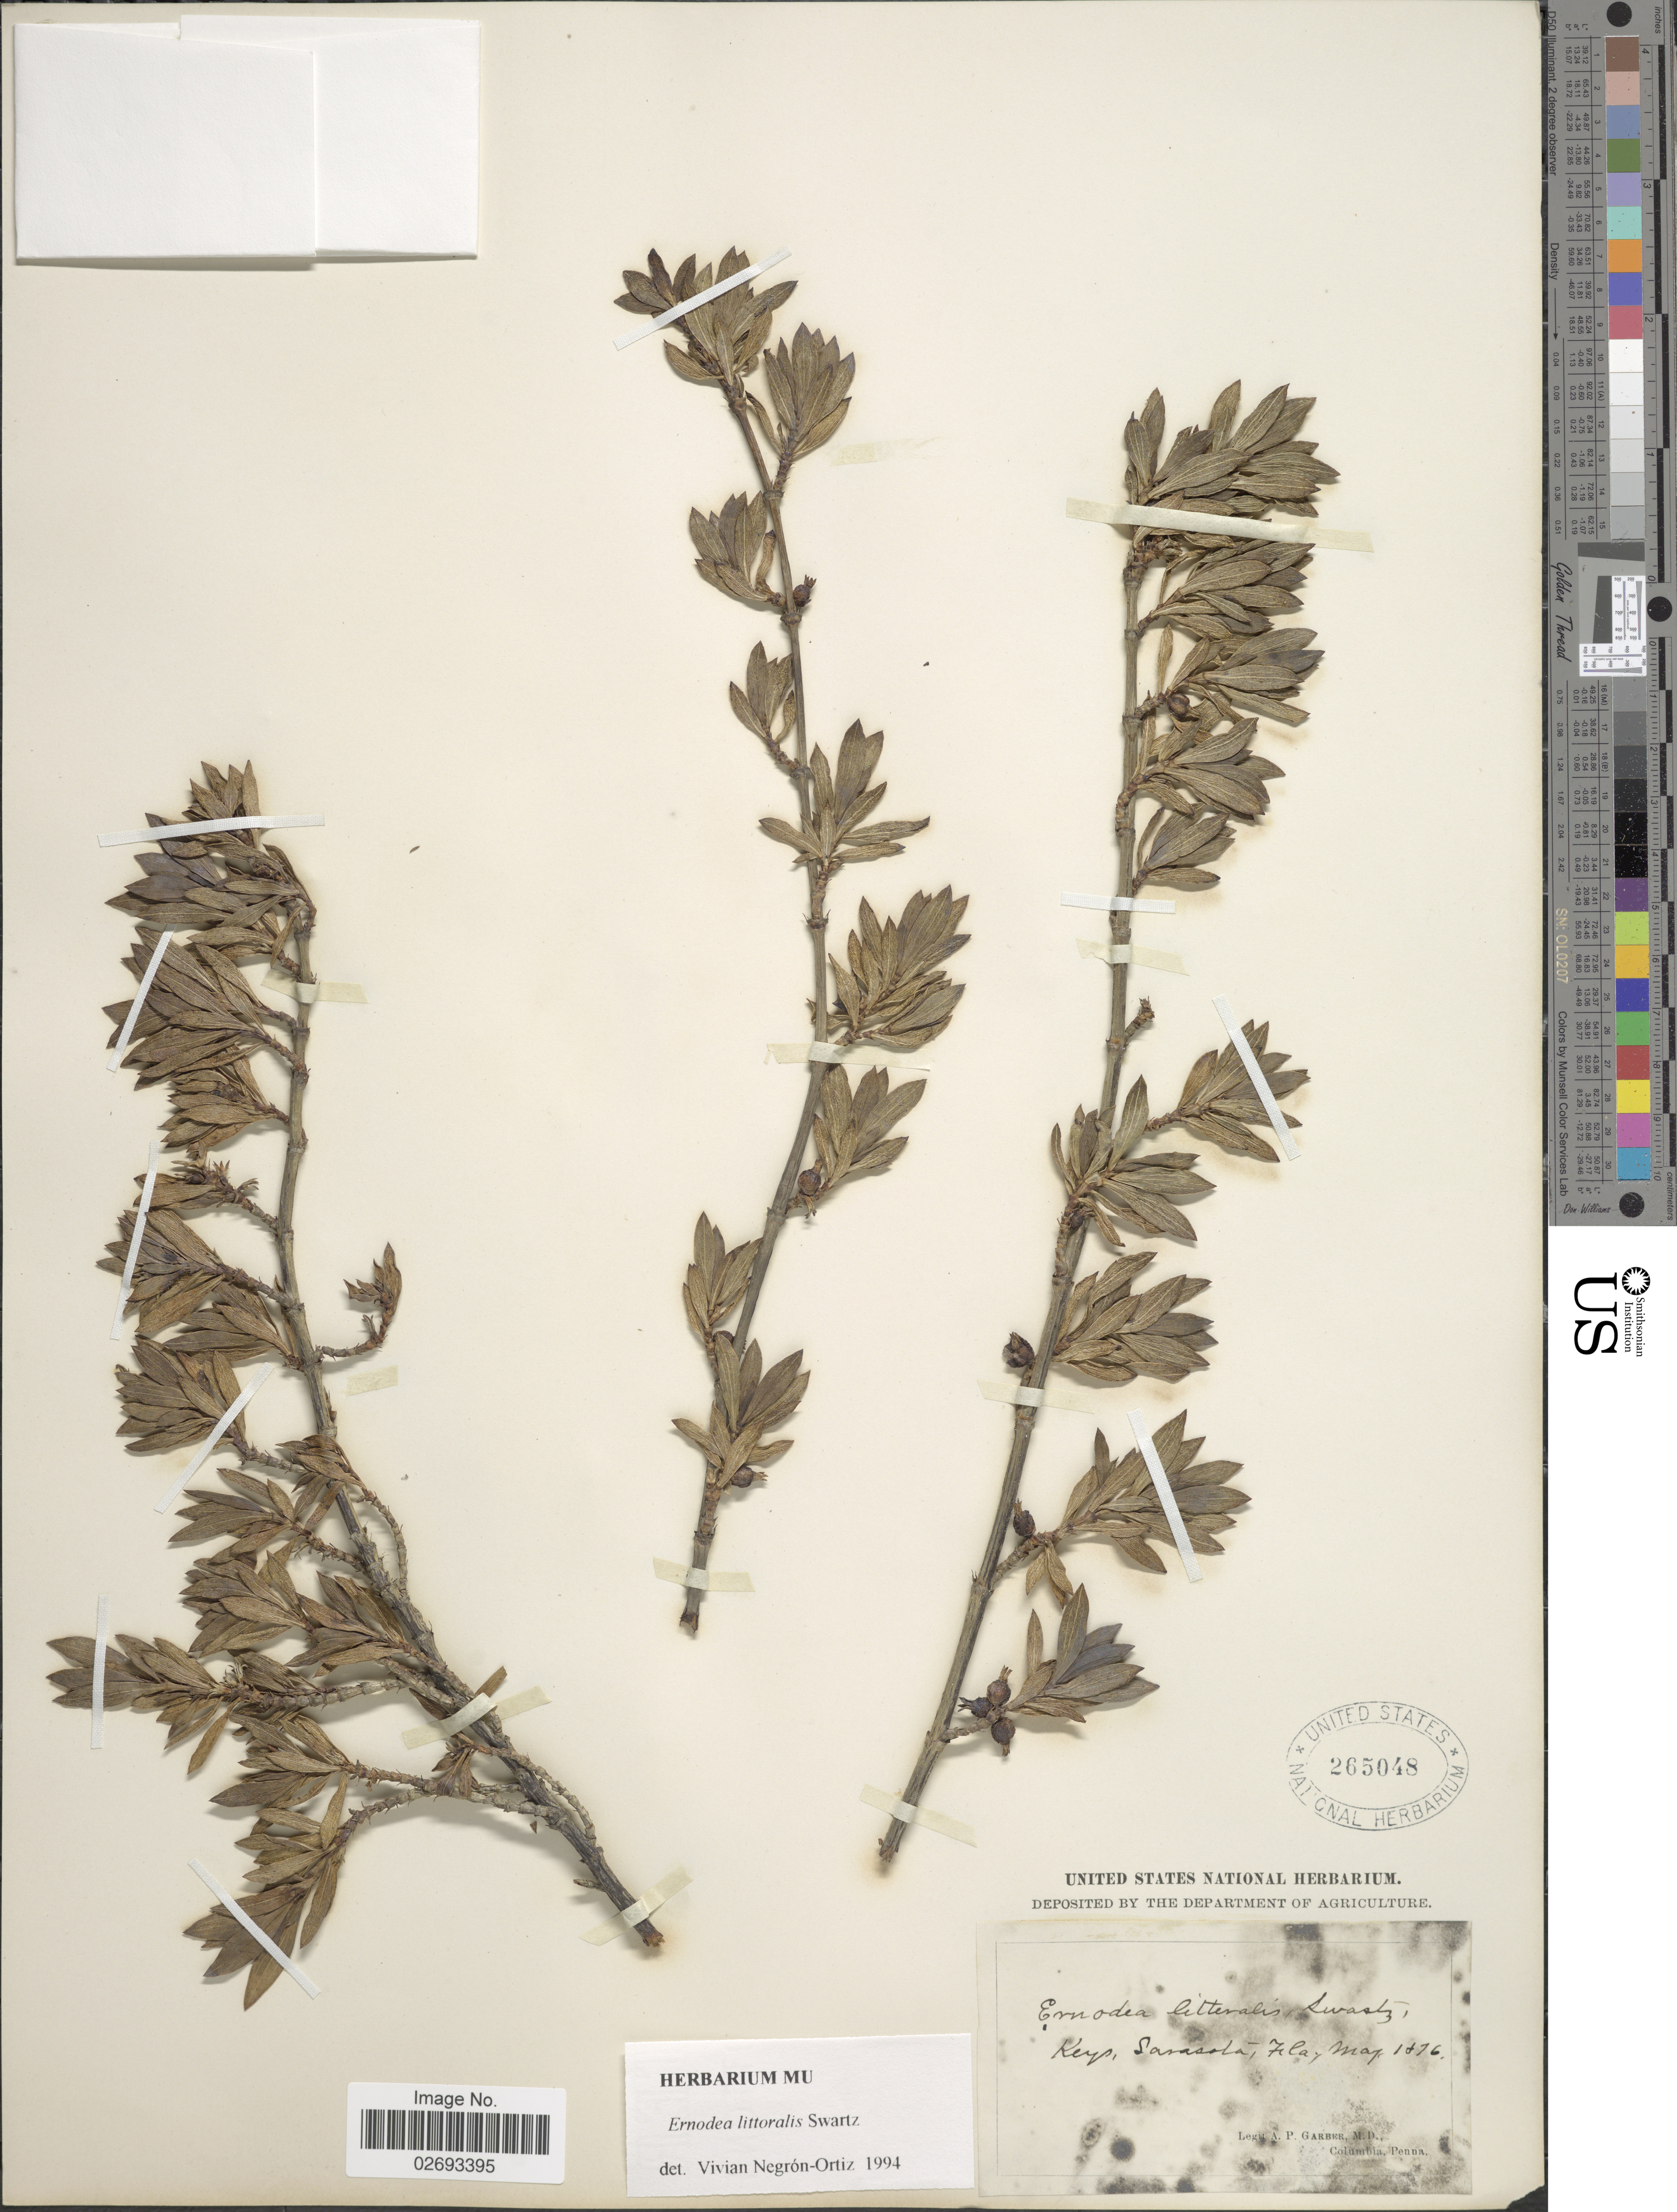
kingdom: Plantae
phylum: Tracheophyta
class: Magnoliopsida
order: Gentianales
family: Rubiaceae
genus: Ernodea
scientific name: Ernodea littoralis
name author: Sw.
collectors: A. P. Garber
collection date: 1876-05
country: United States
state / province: Florida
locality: Keys, Sarasota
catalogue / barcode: US 265048